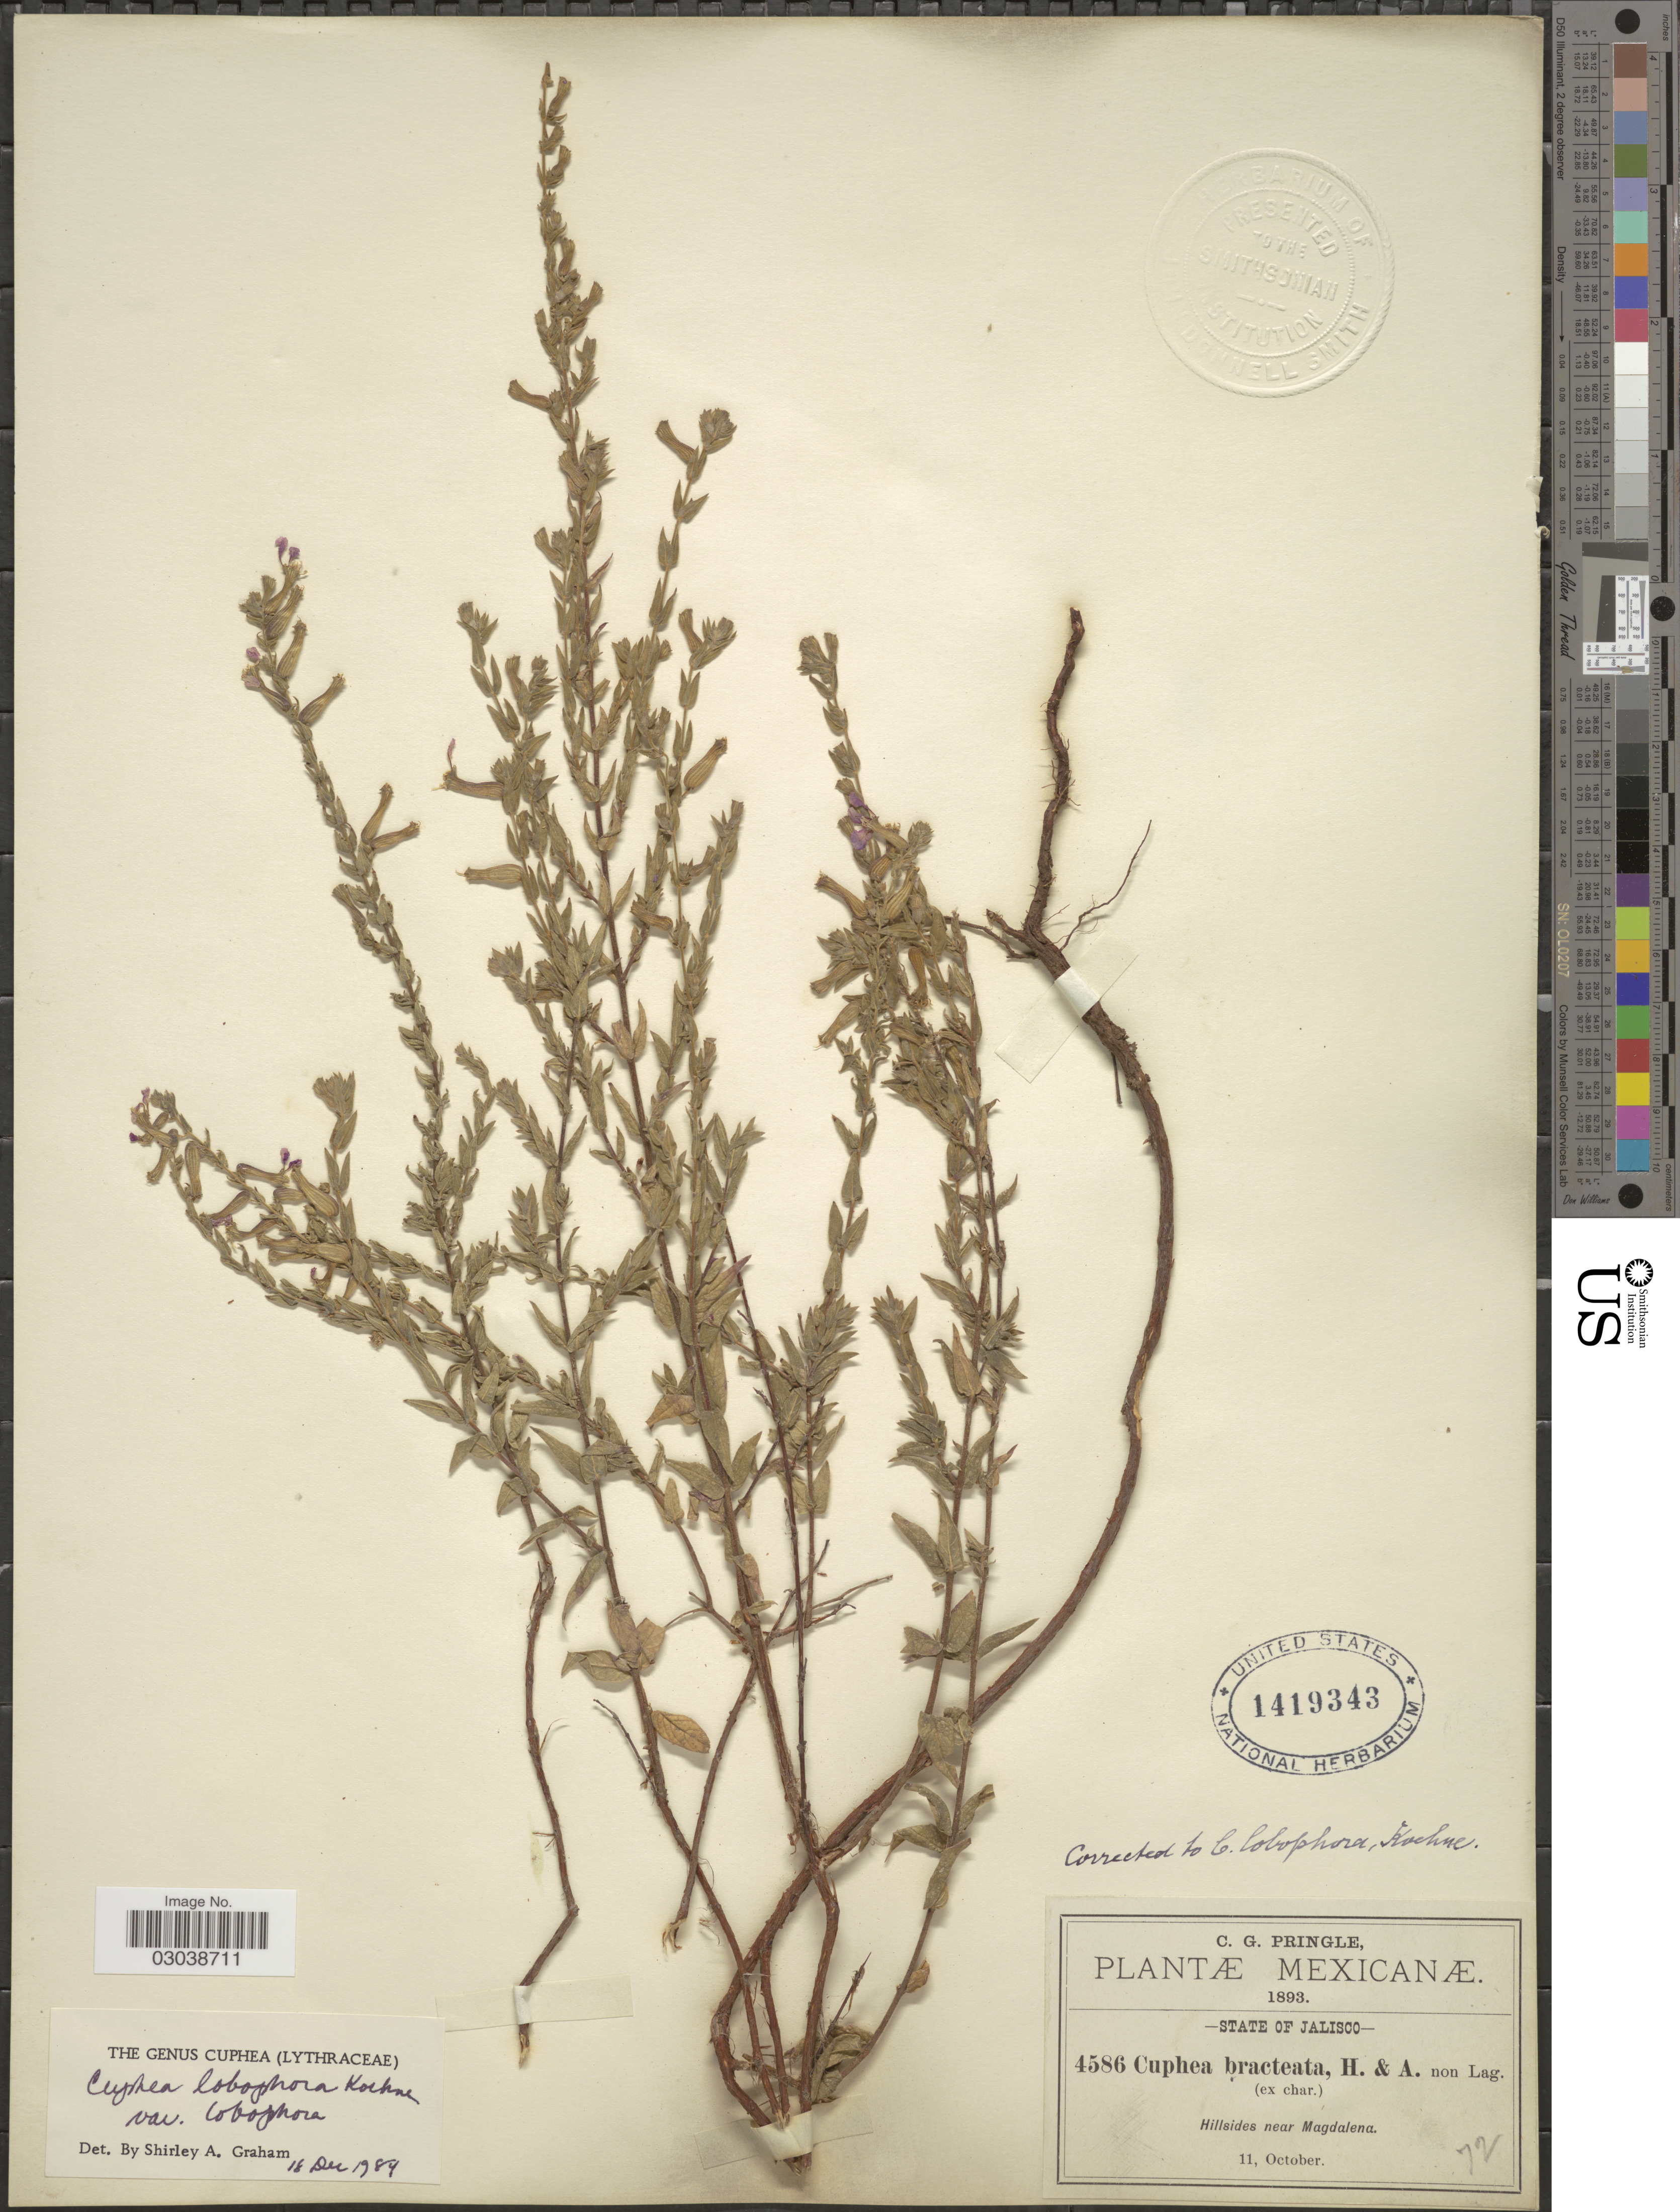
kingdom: Plantae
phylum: Tracheophyta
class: Magnoliopsida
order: Myrtales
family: Lythraceae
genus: Cuphea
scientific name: Cuphea lobophora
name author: Koehne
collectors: C. G. Pringle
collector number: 4586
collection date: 1893-10-11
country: Mexico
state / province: Jalisco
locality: Hillsides near Magdalena.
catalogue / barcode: US 1419343